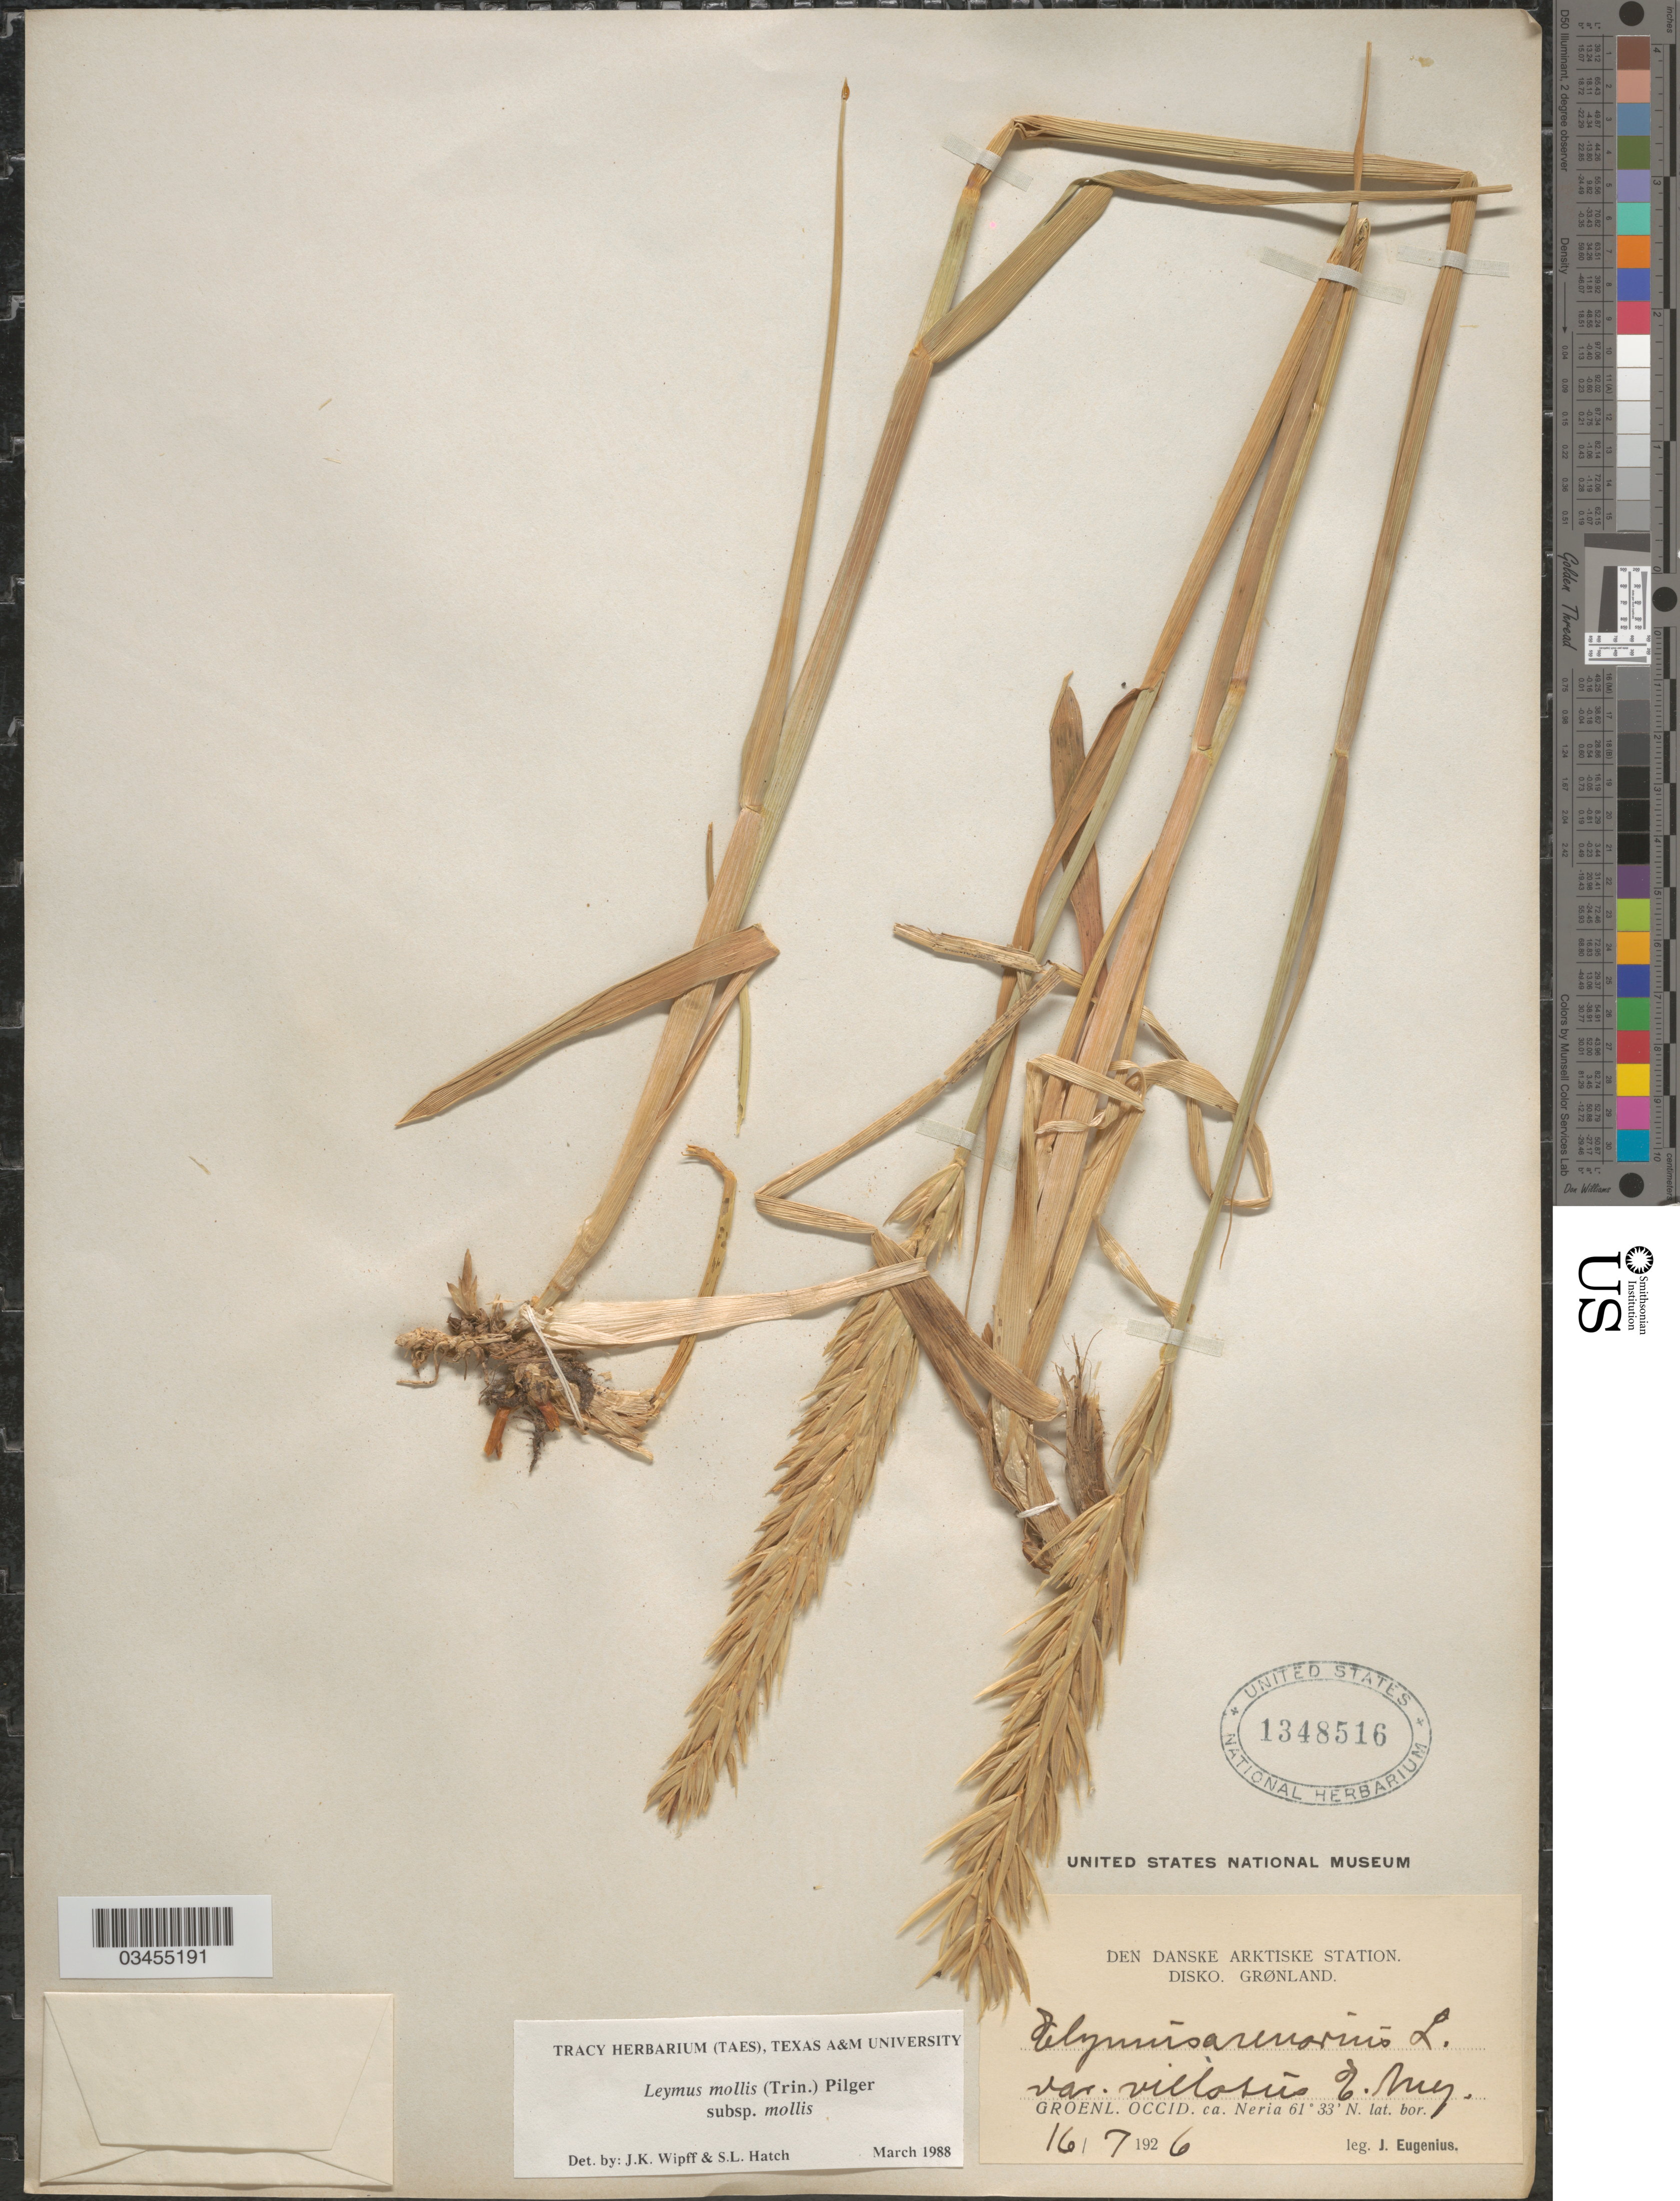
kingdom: Plantae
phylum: Tracheophyta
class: Liliopsida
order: Poales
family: Poaceae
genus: Leymus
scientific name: Leymus mollis subsp. mollis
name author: (Trin.) Pilg.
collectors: J. Eugenius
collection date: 1926-07-16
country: Greenland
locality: Den Danske Arktiske Station. Disko. Grønland. Groenl. Occid. ca. Neria.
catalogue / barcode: US 1348516